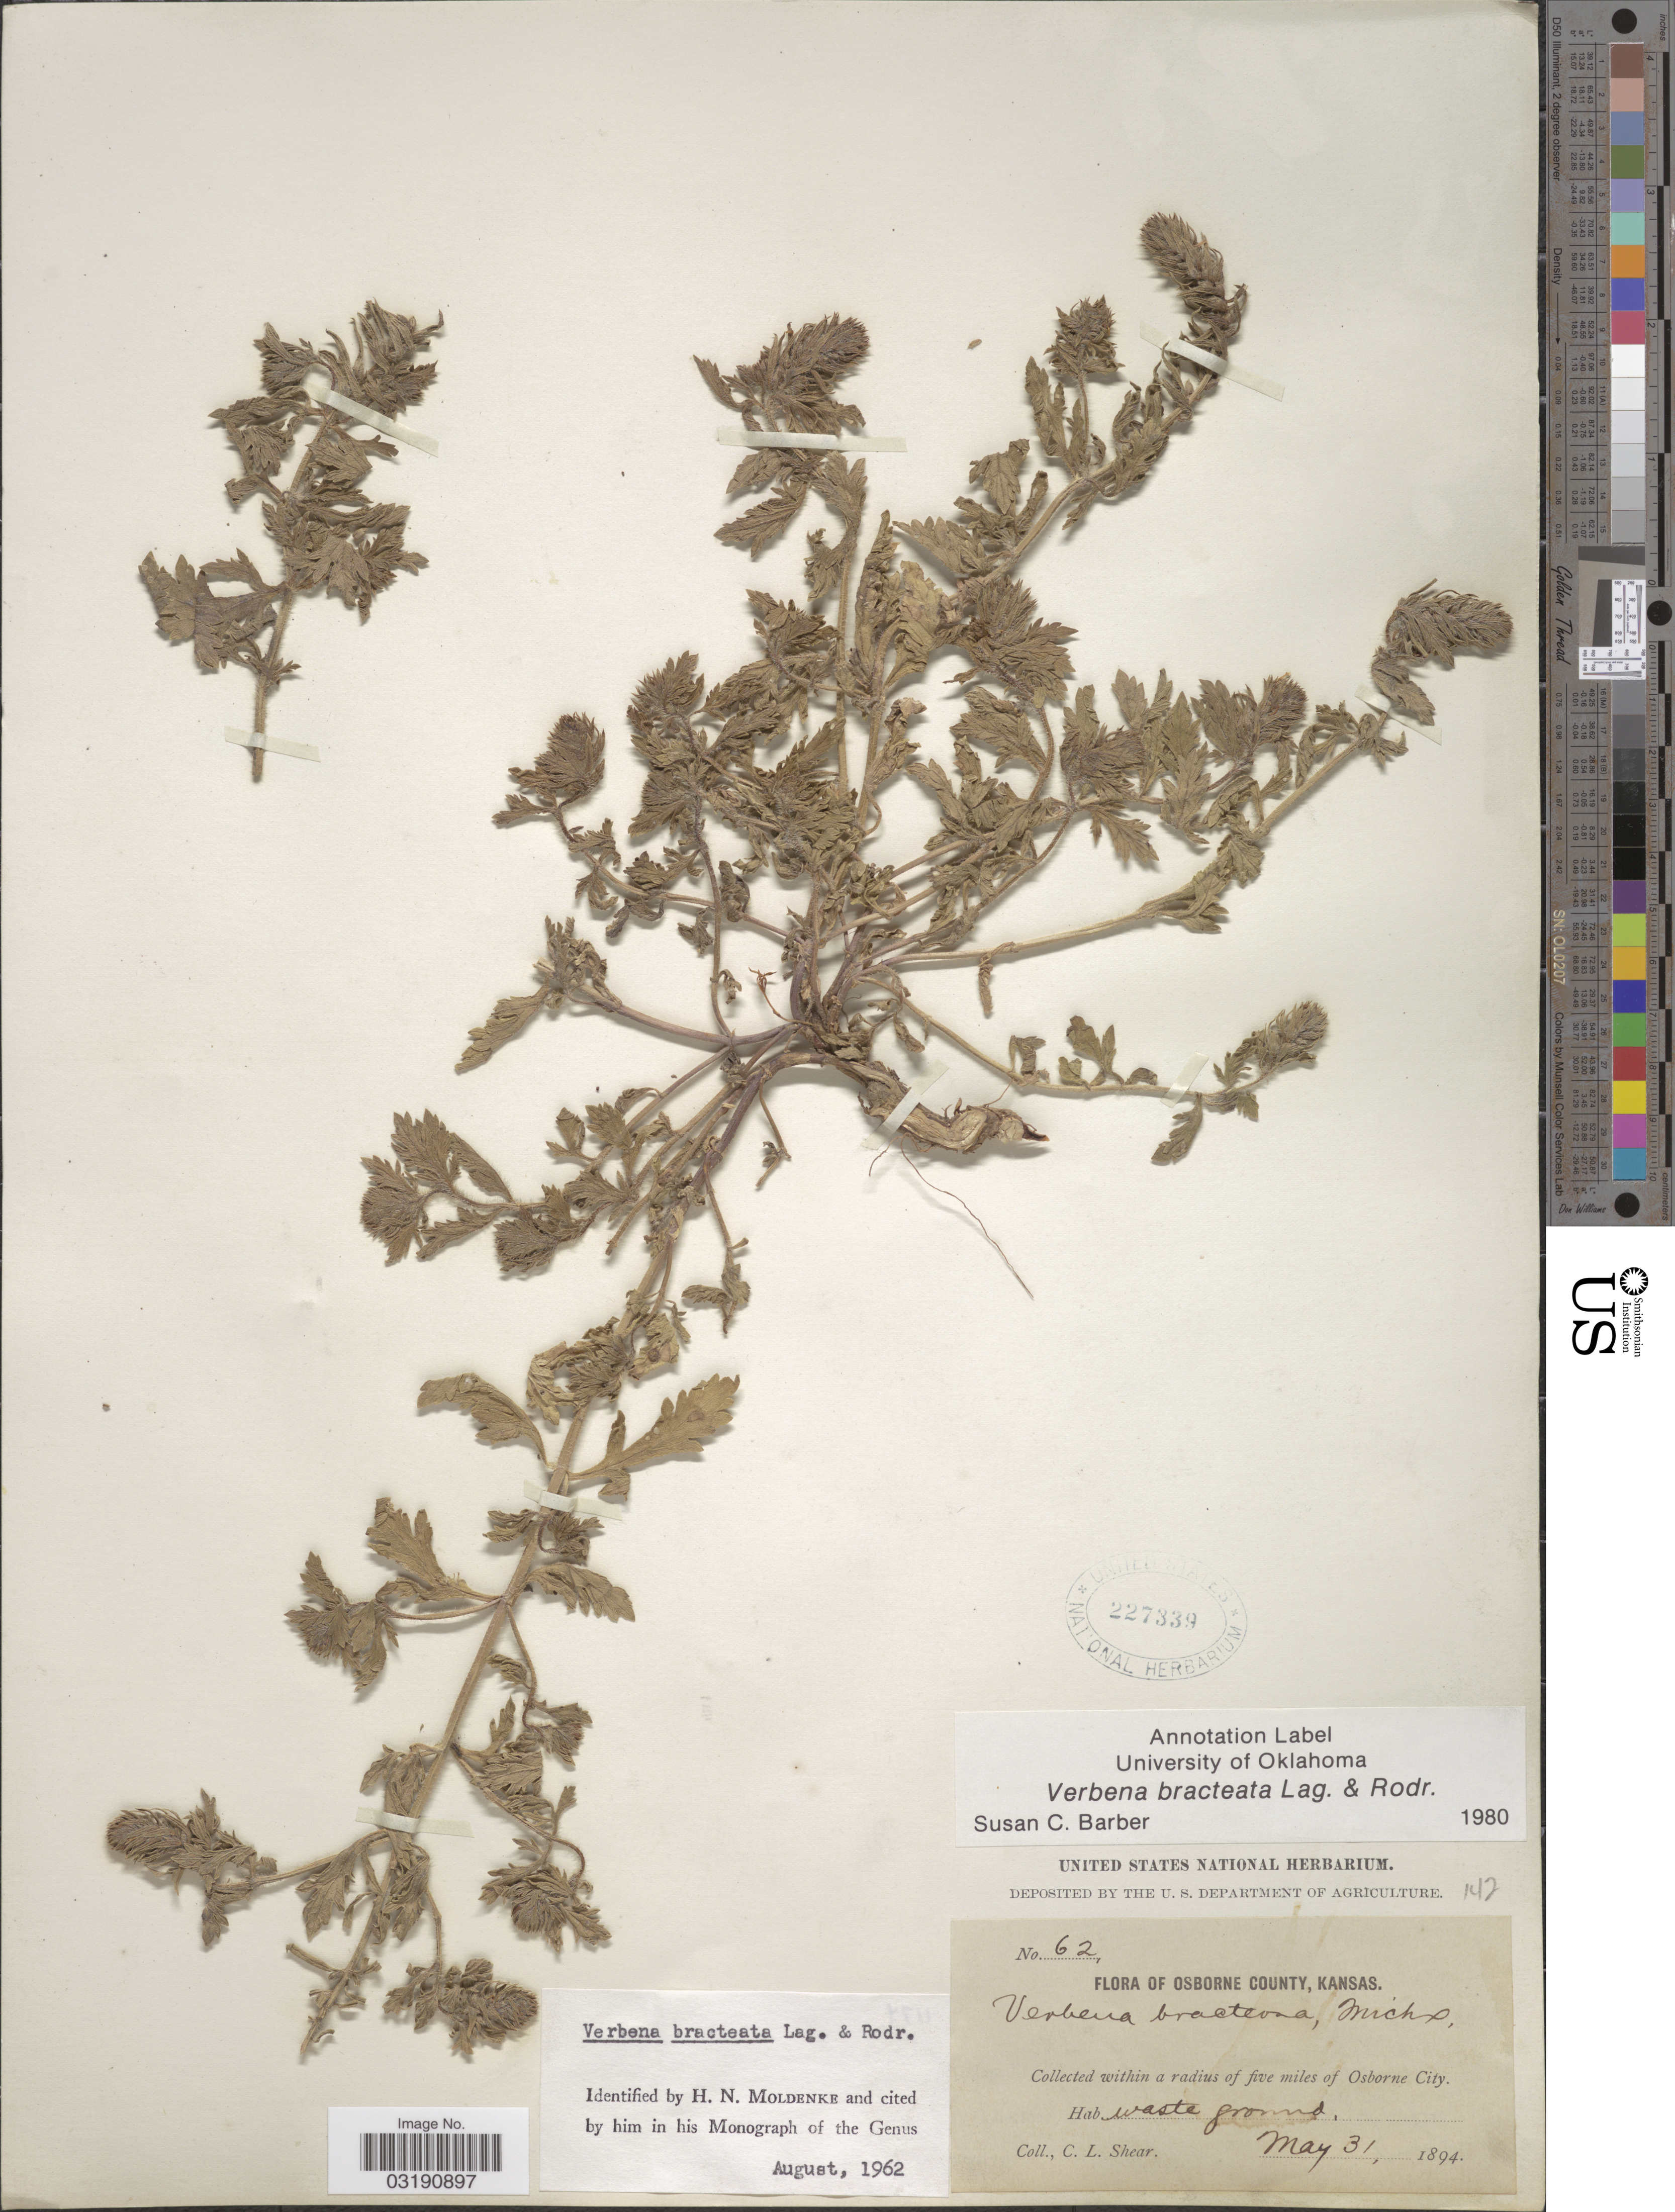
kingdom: Plantae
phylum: Tracheophyta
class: Magnoliopsida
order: Lamiales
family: Verbenaceae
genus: Verbena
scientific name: Verbena bracteata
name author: Cav. ex Lag. & Rodr.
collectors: C. L. Shear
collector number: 62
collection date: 1894-05-31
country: United States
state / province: Kansas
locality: Osborne County. Within a radius of five miles of Osborne City.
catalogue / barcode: US 227339